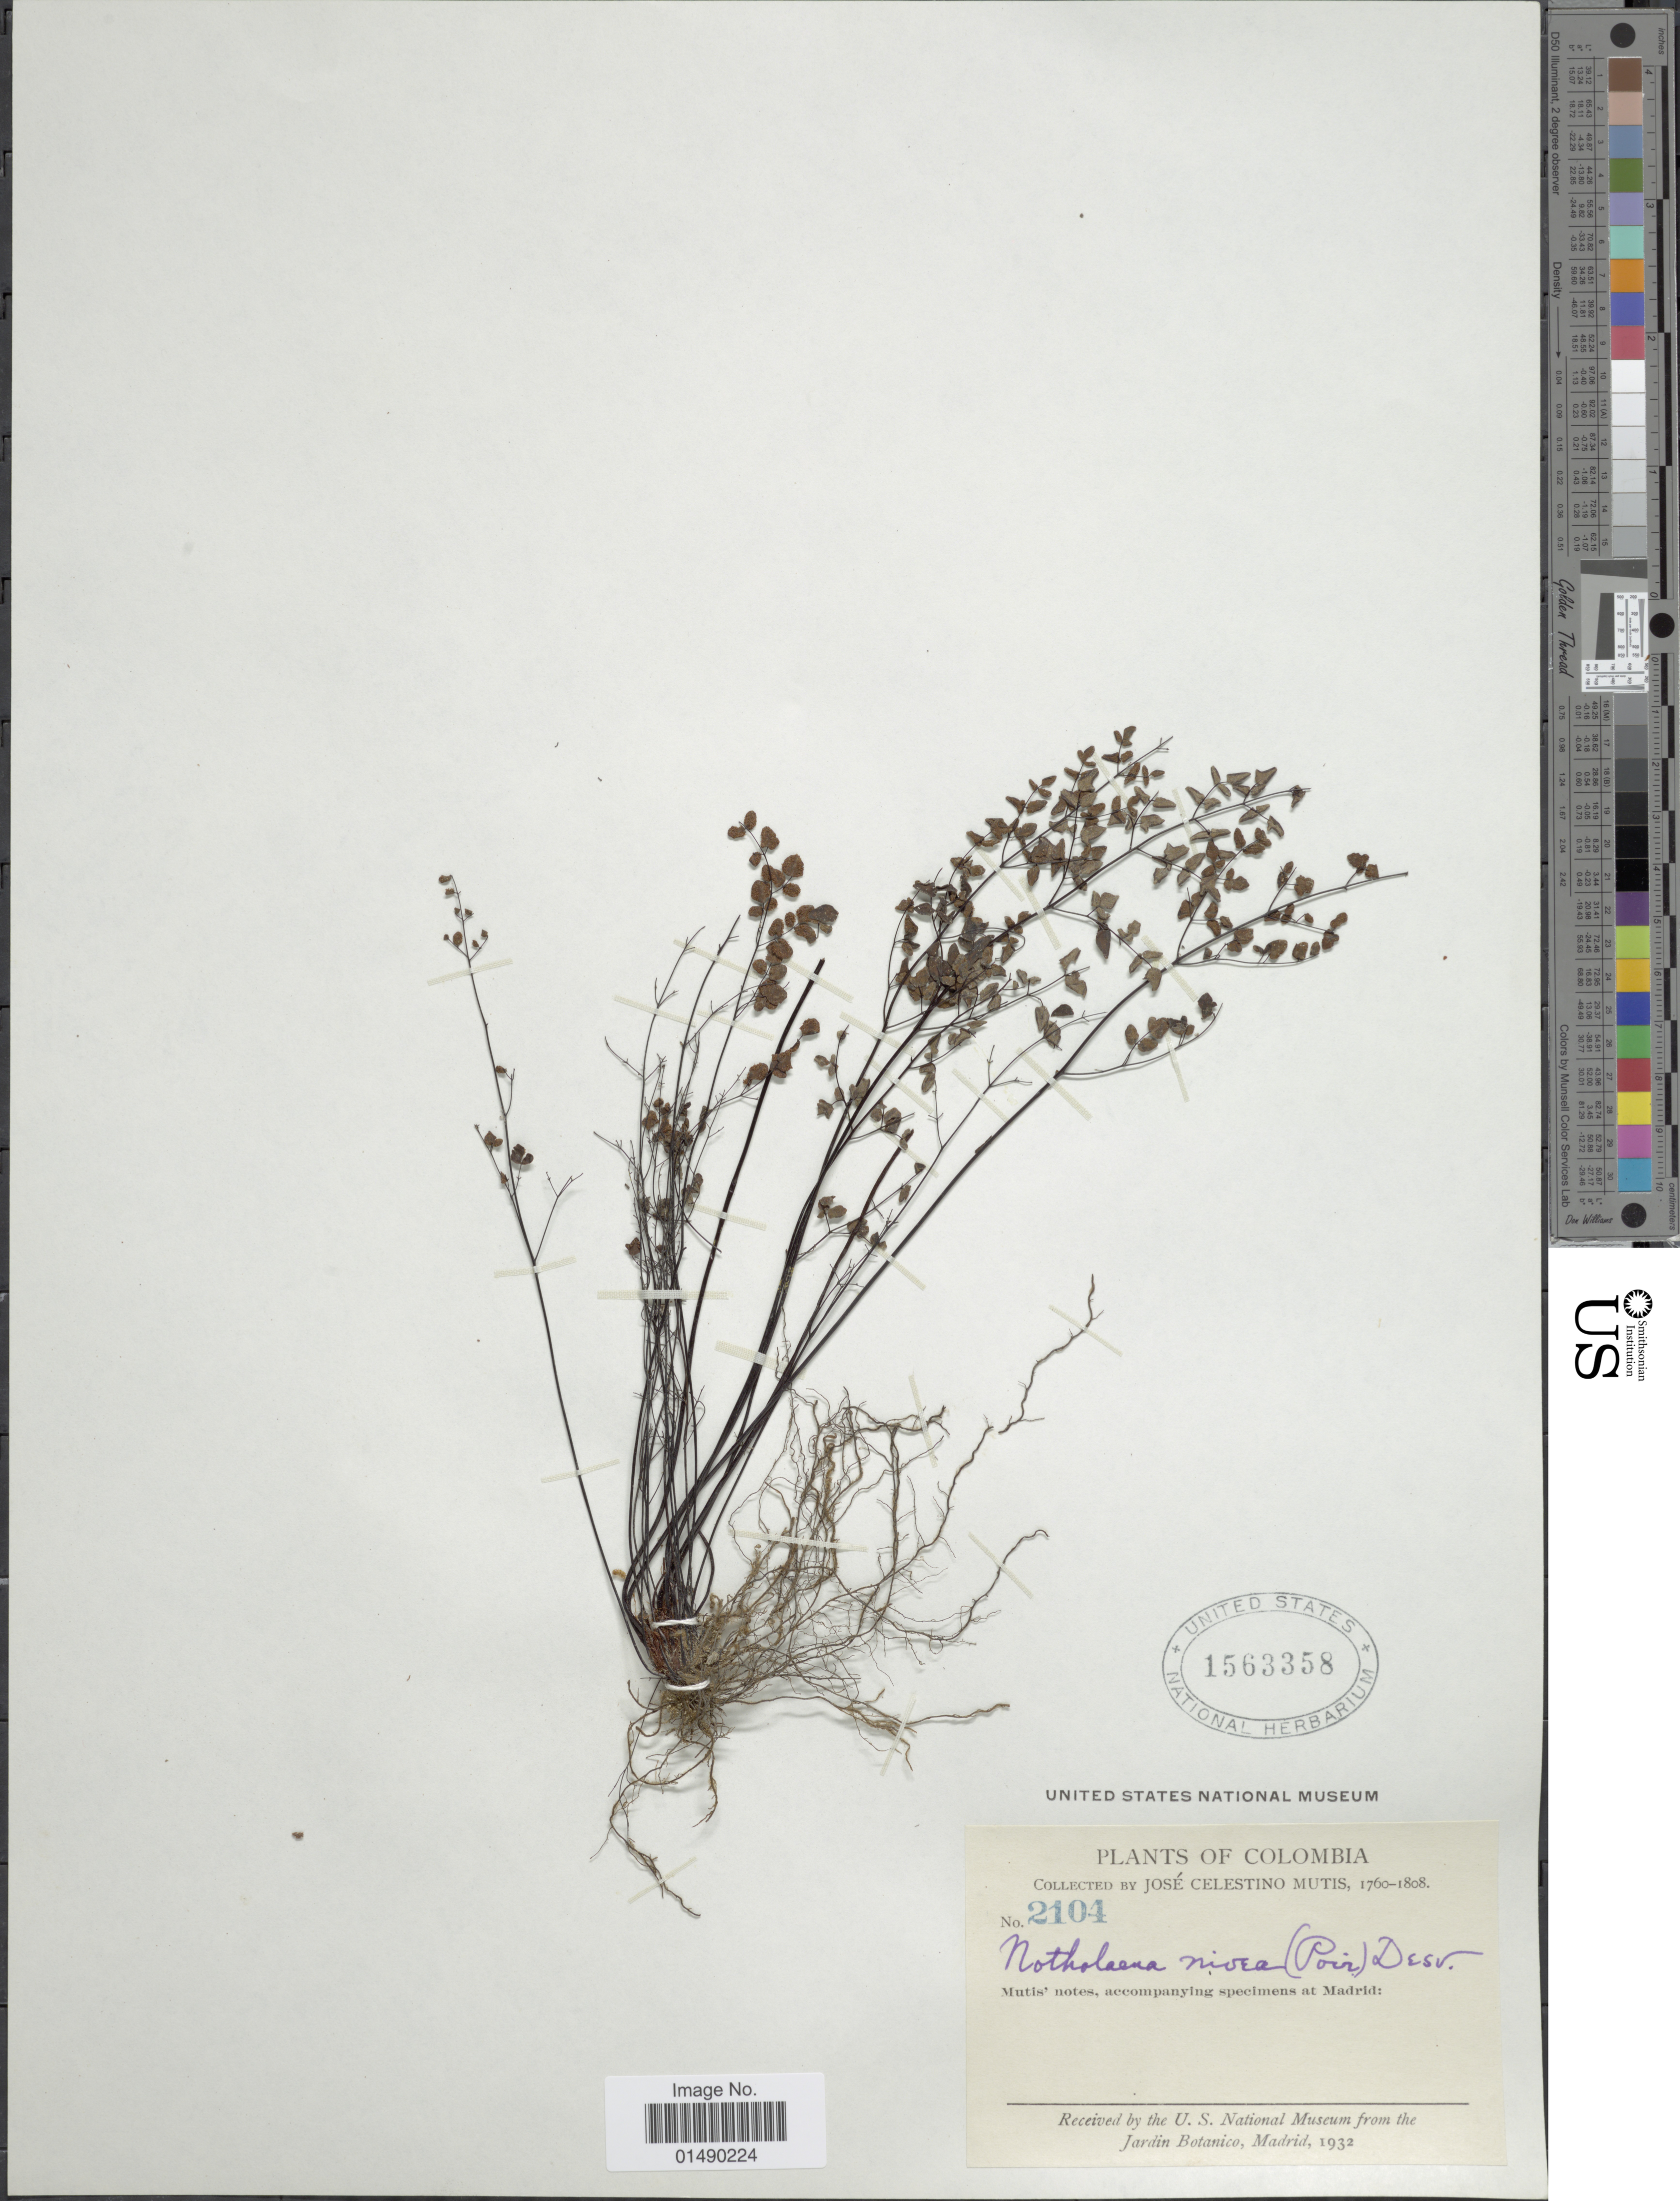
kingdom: Plantae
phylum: Tracheophyta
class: Polypodiopsida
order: Polypodiales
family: Pteridaceae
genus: Argyrochosma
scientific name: Argyrochosma nivea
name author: (Poir.) Windham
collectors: J. C. B. Mutis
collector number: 2104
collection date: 1760/1808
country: Colombia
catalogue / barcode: US 1563358